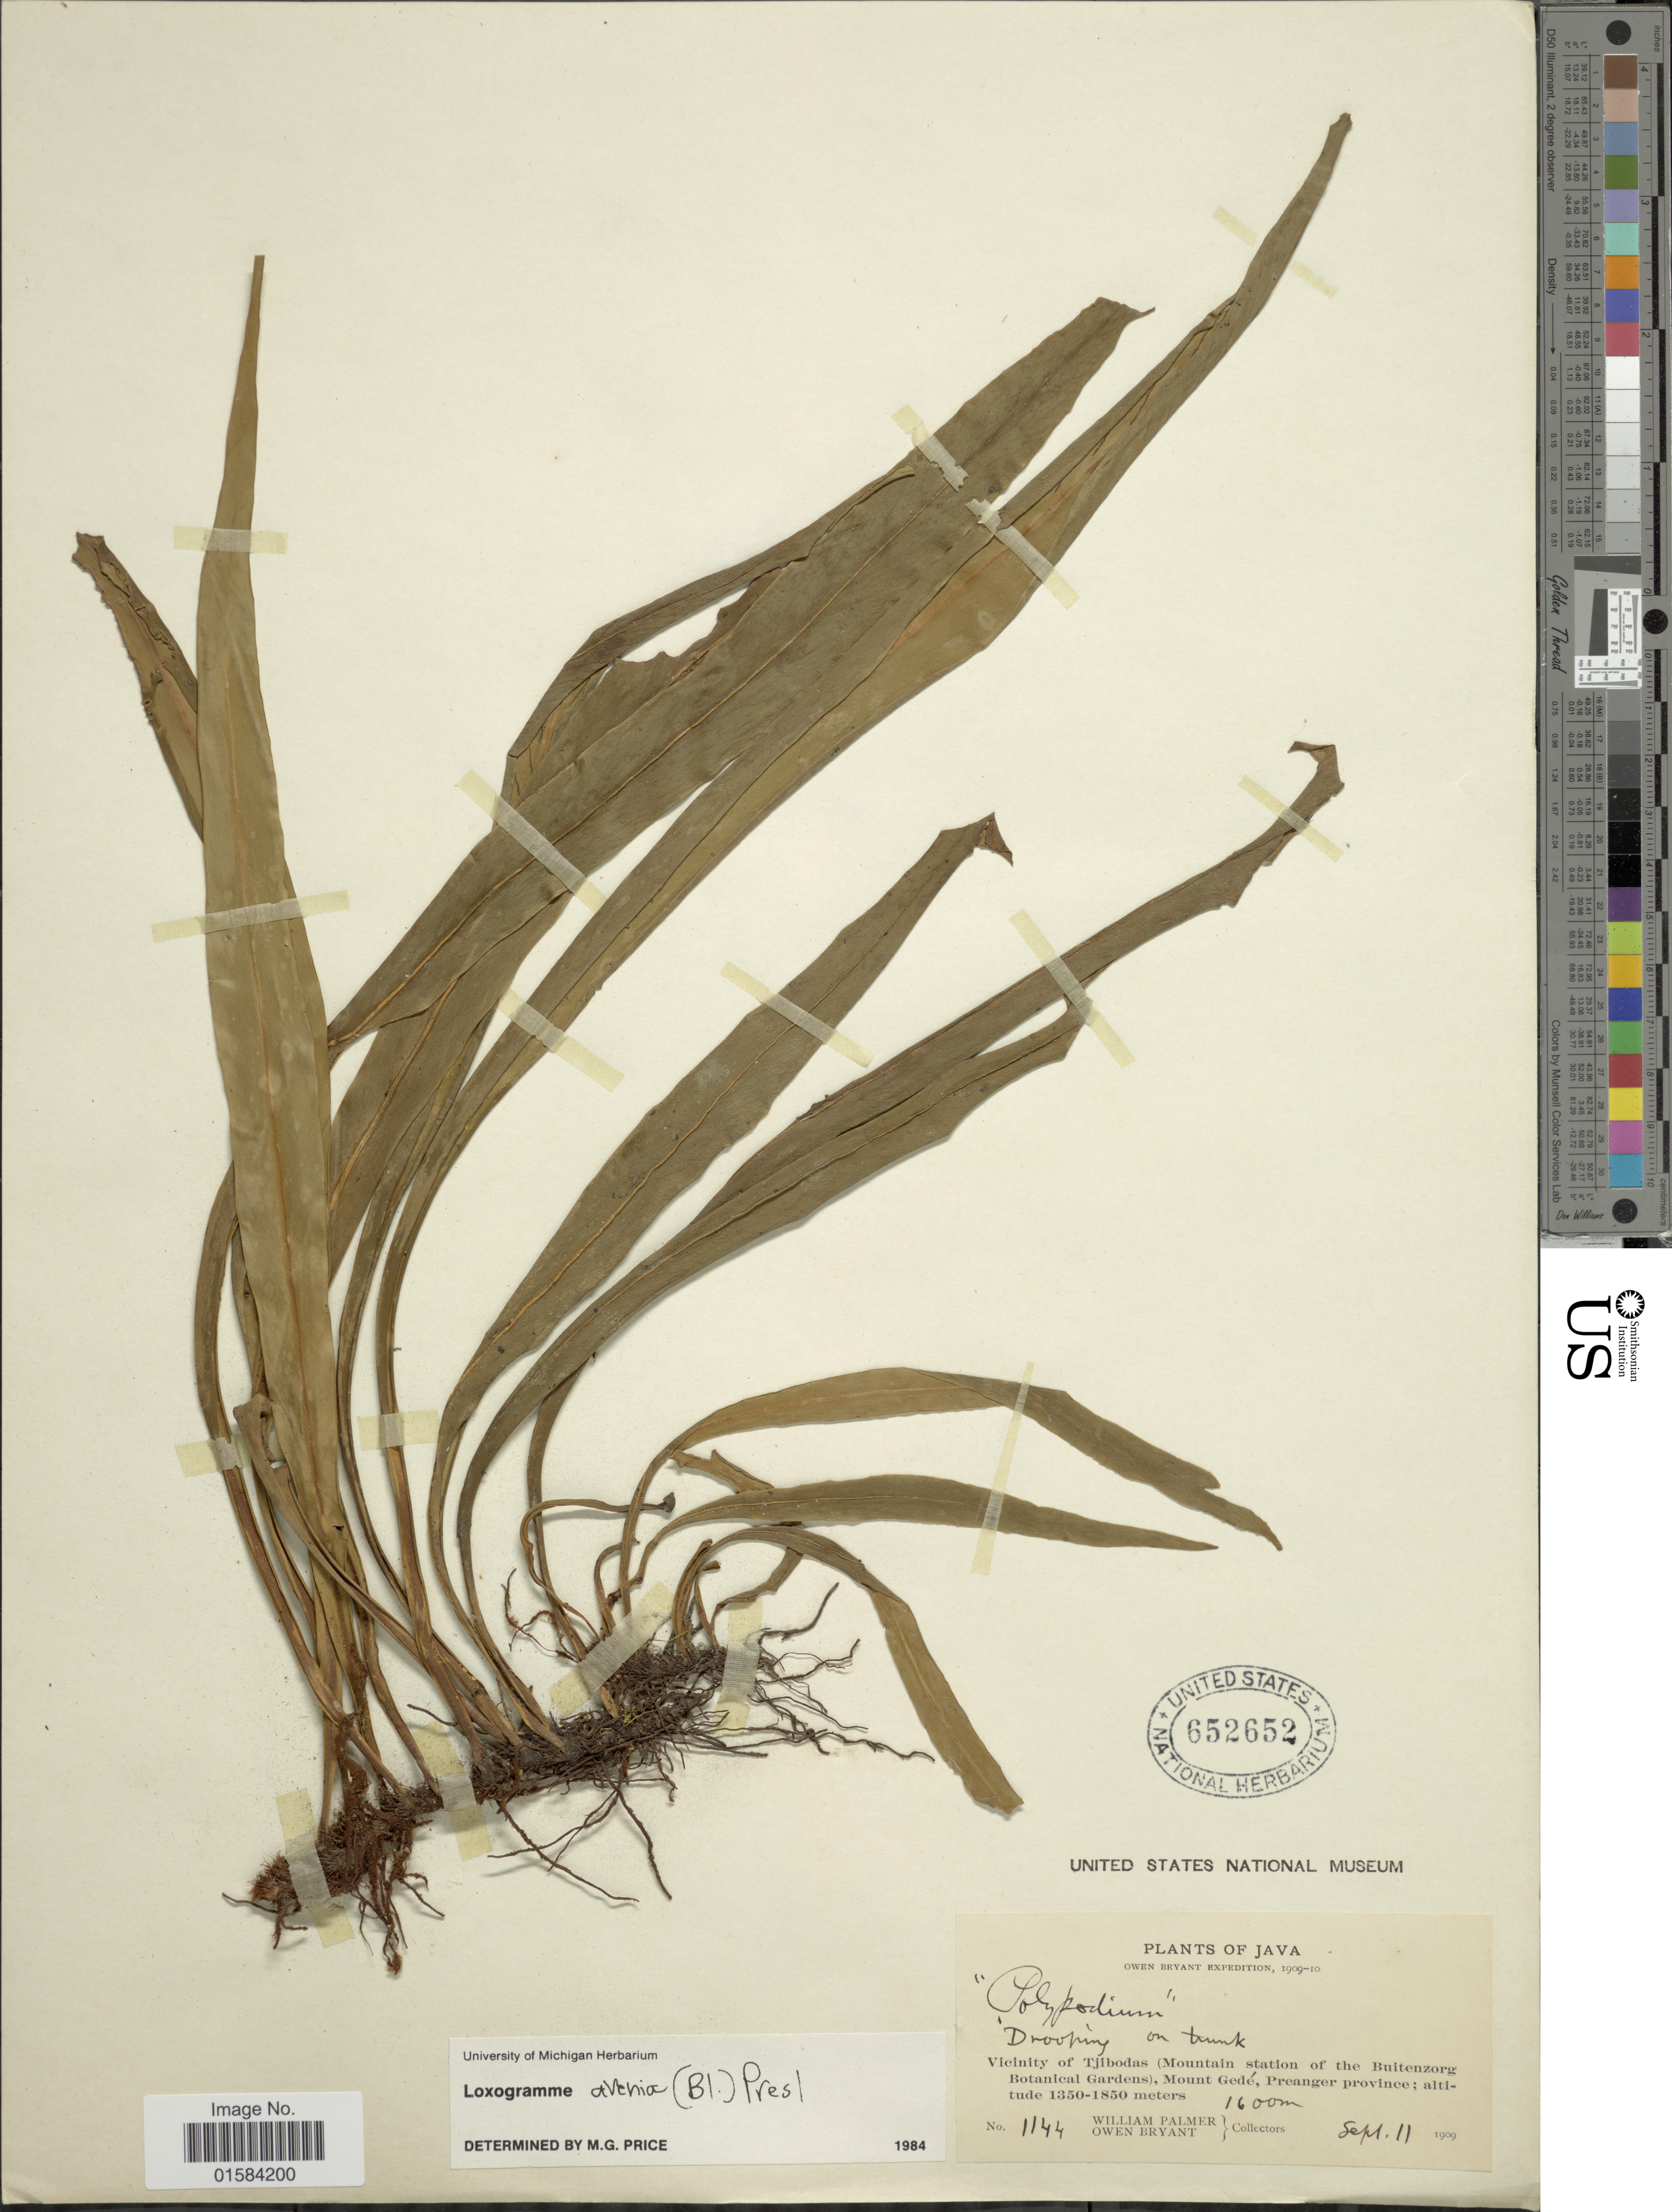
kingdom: Plantae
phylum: Tracheophyta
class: Polypodiopsida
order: Polypodiales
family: Polypodiaceae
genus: Loxogramme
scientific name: Loxogramme avenia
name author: (Blume) C. Presl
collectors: W. Palmer & O. Bryant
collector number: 1144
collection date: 1909-09-11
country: Indonesia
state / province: Java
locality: Vicinity of Tjibodas (Mountain station of the Buitenzorg Botanical Gardens), Mount Gedé, Preanger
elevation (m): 1600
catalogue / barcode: US 652652